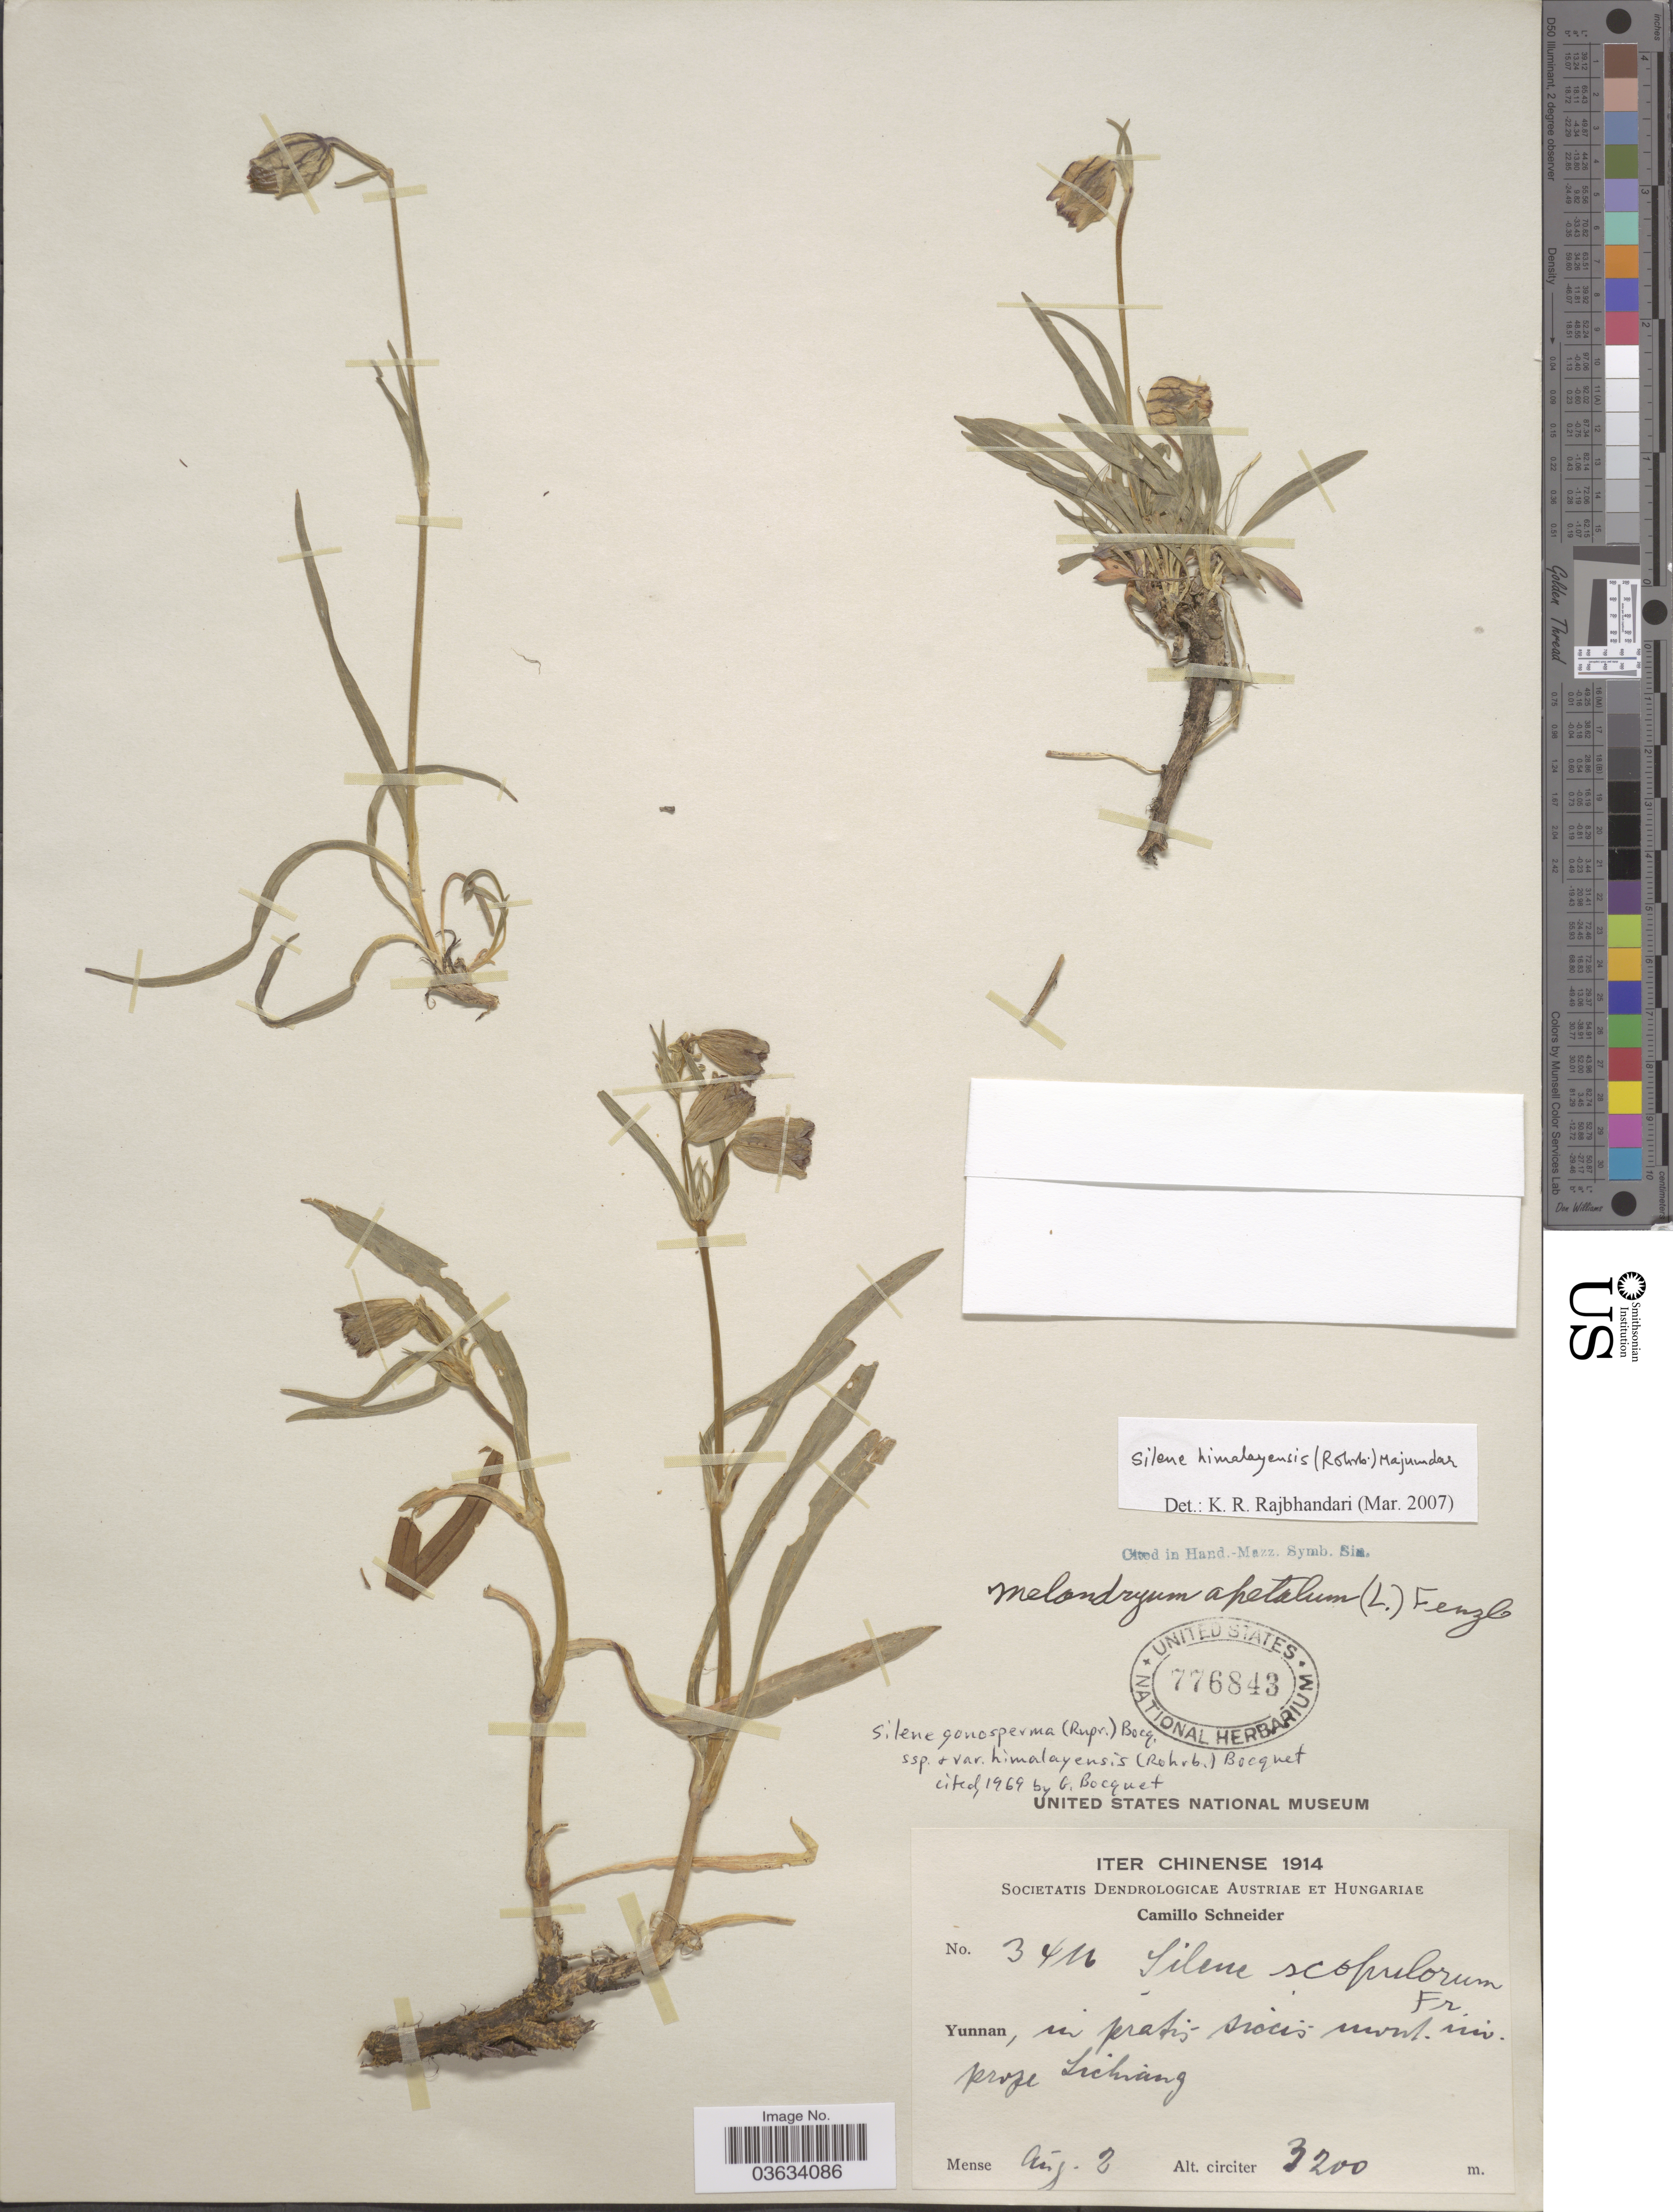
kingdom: Plantae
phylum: Tracheophyta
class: Magnoliopsida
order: Caryophyllales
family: Caryophyllaceae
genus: Silene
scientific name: Silene himalayensis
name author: (Rohrb.) Majumdar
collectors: C. K. Schneider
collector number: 3416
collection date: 1914-08-02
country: China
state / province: Yunnan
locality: Prope Lichiang.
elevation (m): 3200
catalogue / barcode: US 776843